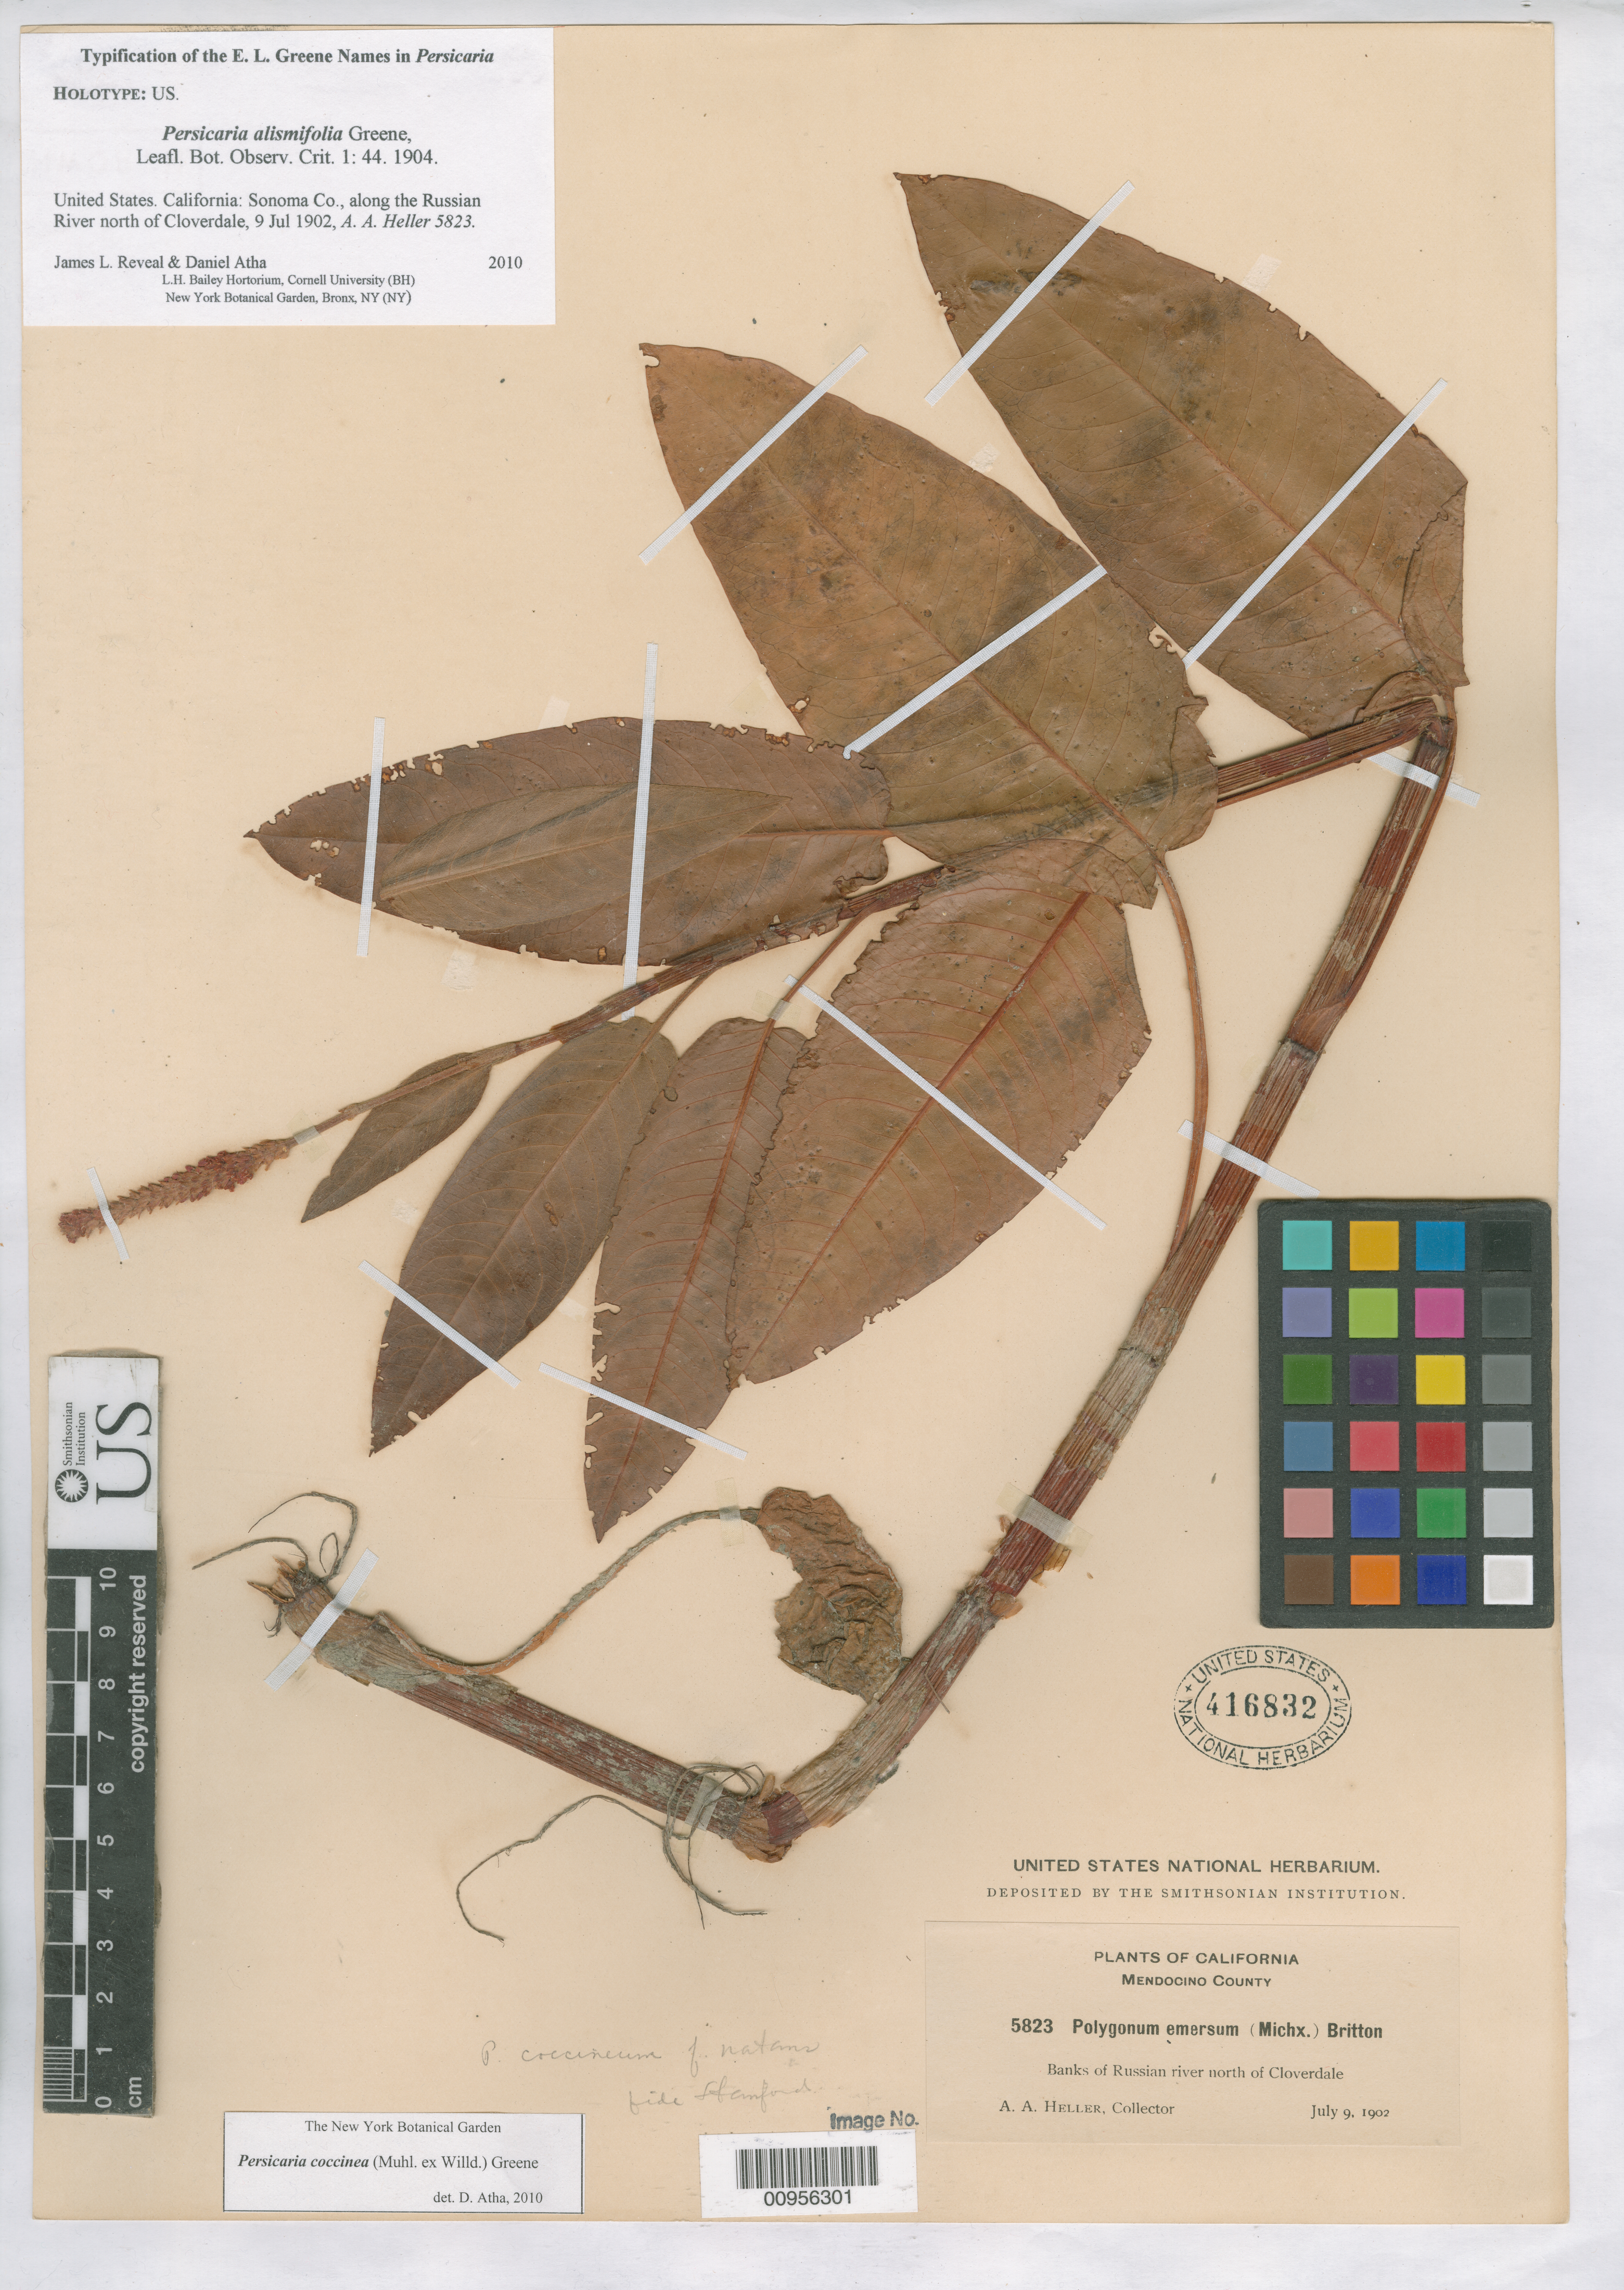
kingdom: Plantae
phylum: Tracheophyta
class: Magnoliopsida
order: Caryophyllales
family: Polygonaceae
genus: Persicaria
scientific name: Persicaria alismifolia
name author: Greene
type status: Holotype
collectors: A. A. Heller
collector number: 5823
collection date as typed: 09 Jul 1902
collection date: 1902-07-09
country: United States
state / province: California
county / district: Sonoma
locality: Banks of Russian River north of Cloverdale.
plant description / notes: Specific epithet published as "alismaefolia".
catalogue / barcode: US 416832